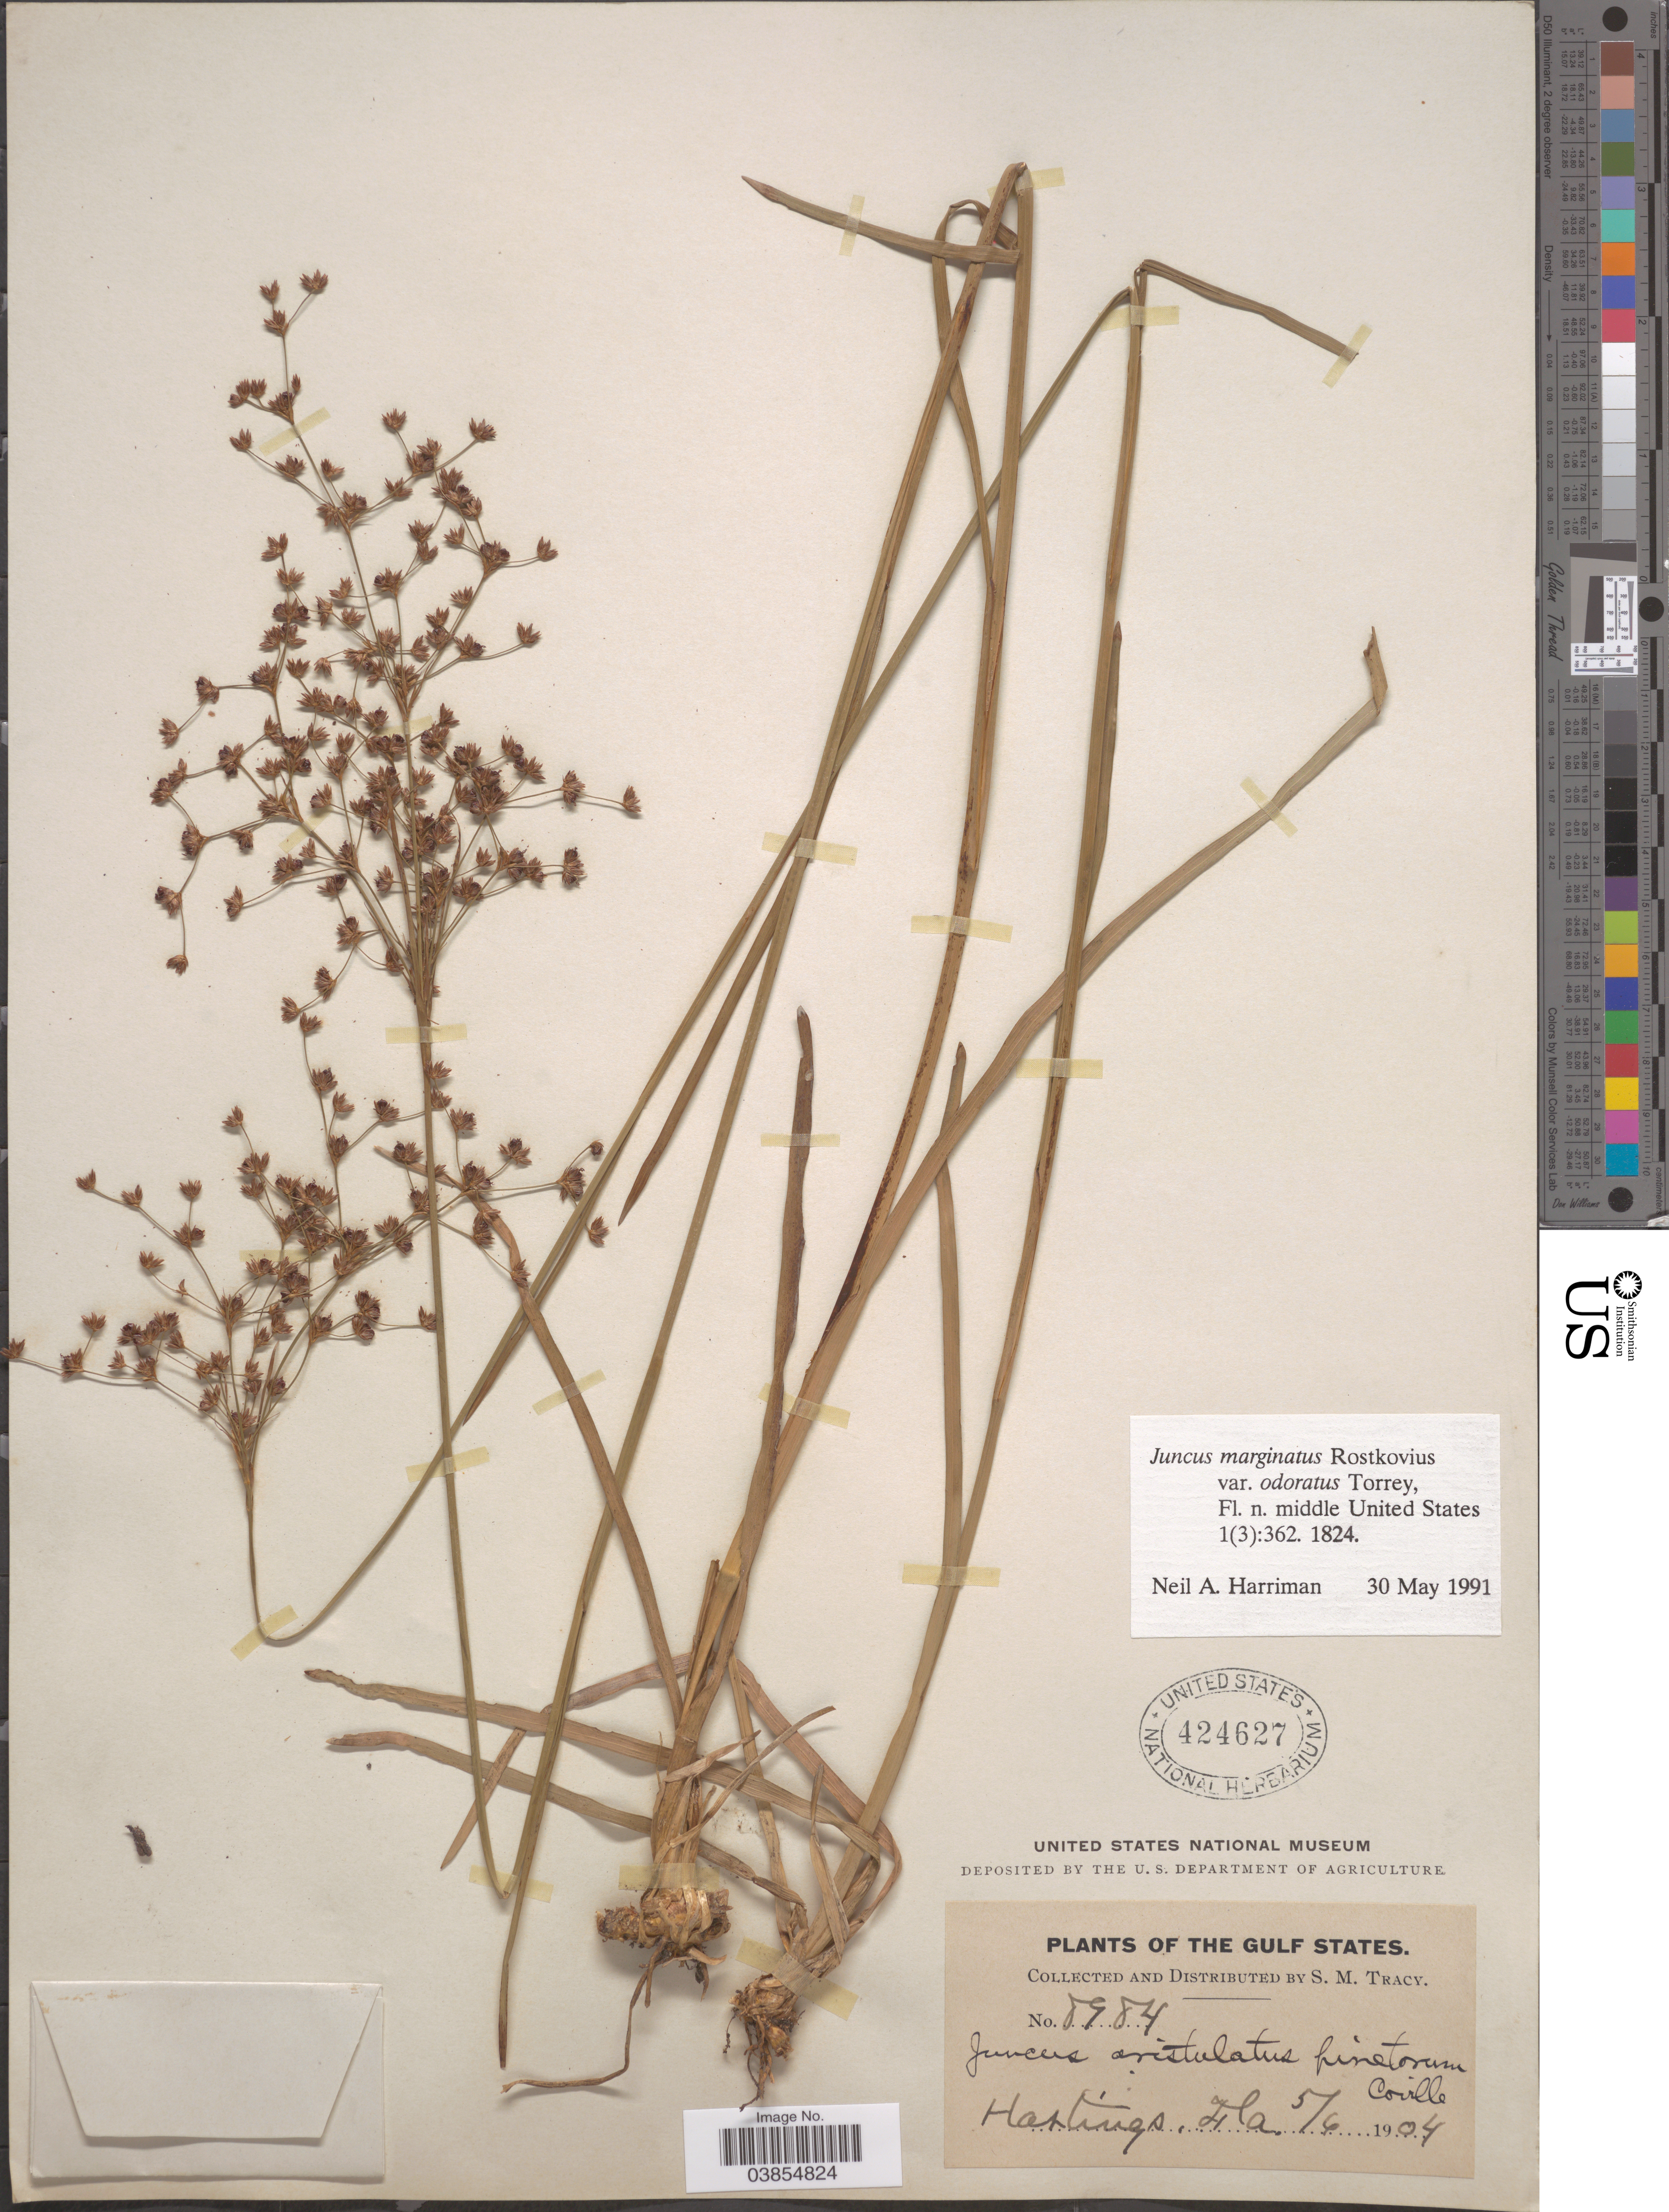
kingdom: Plantae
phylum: Tracheophyta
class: Liliopsida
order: Poales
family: Juncaceae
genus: Juncus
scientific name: Juncus marginatus var. odoratus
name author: Torr.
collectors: S. M. Tracy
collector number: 8984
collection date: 1904-05-06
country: United States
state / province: Florida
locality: The Gulf States. Hartings.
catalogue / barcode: US 424627